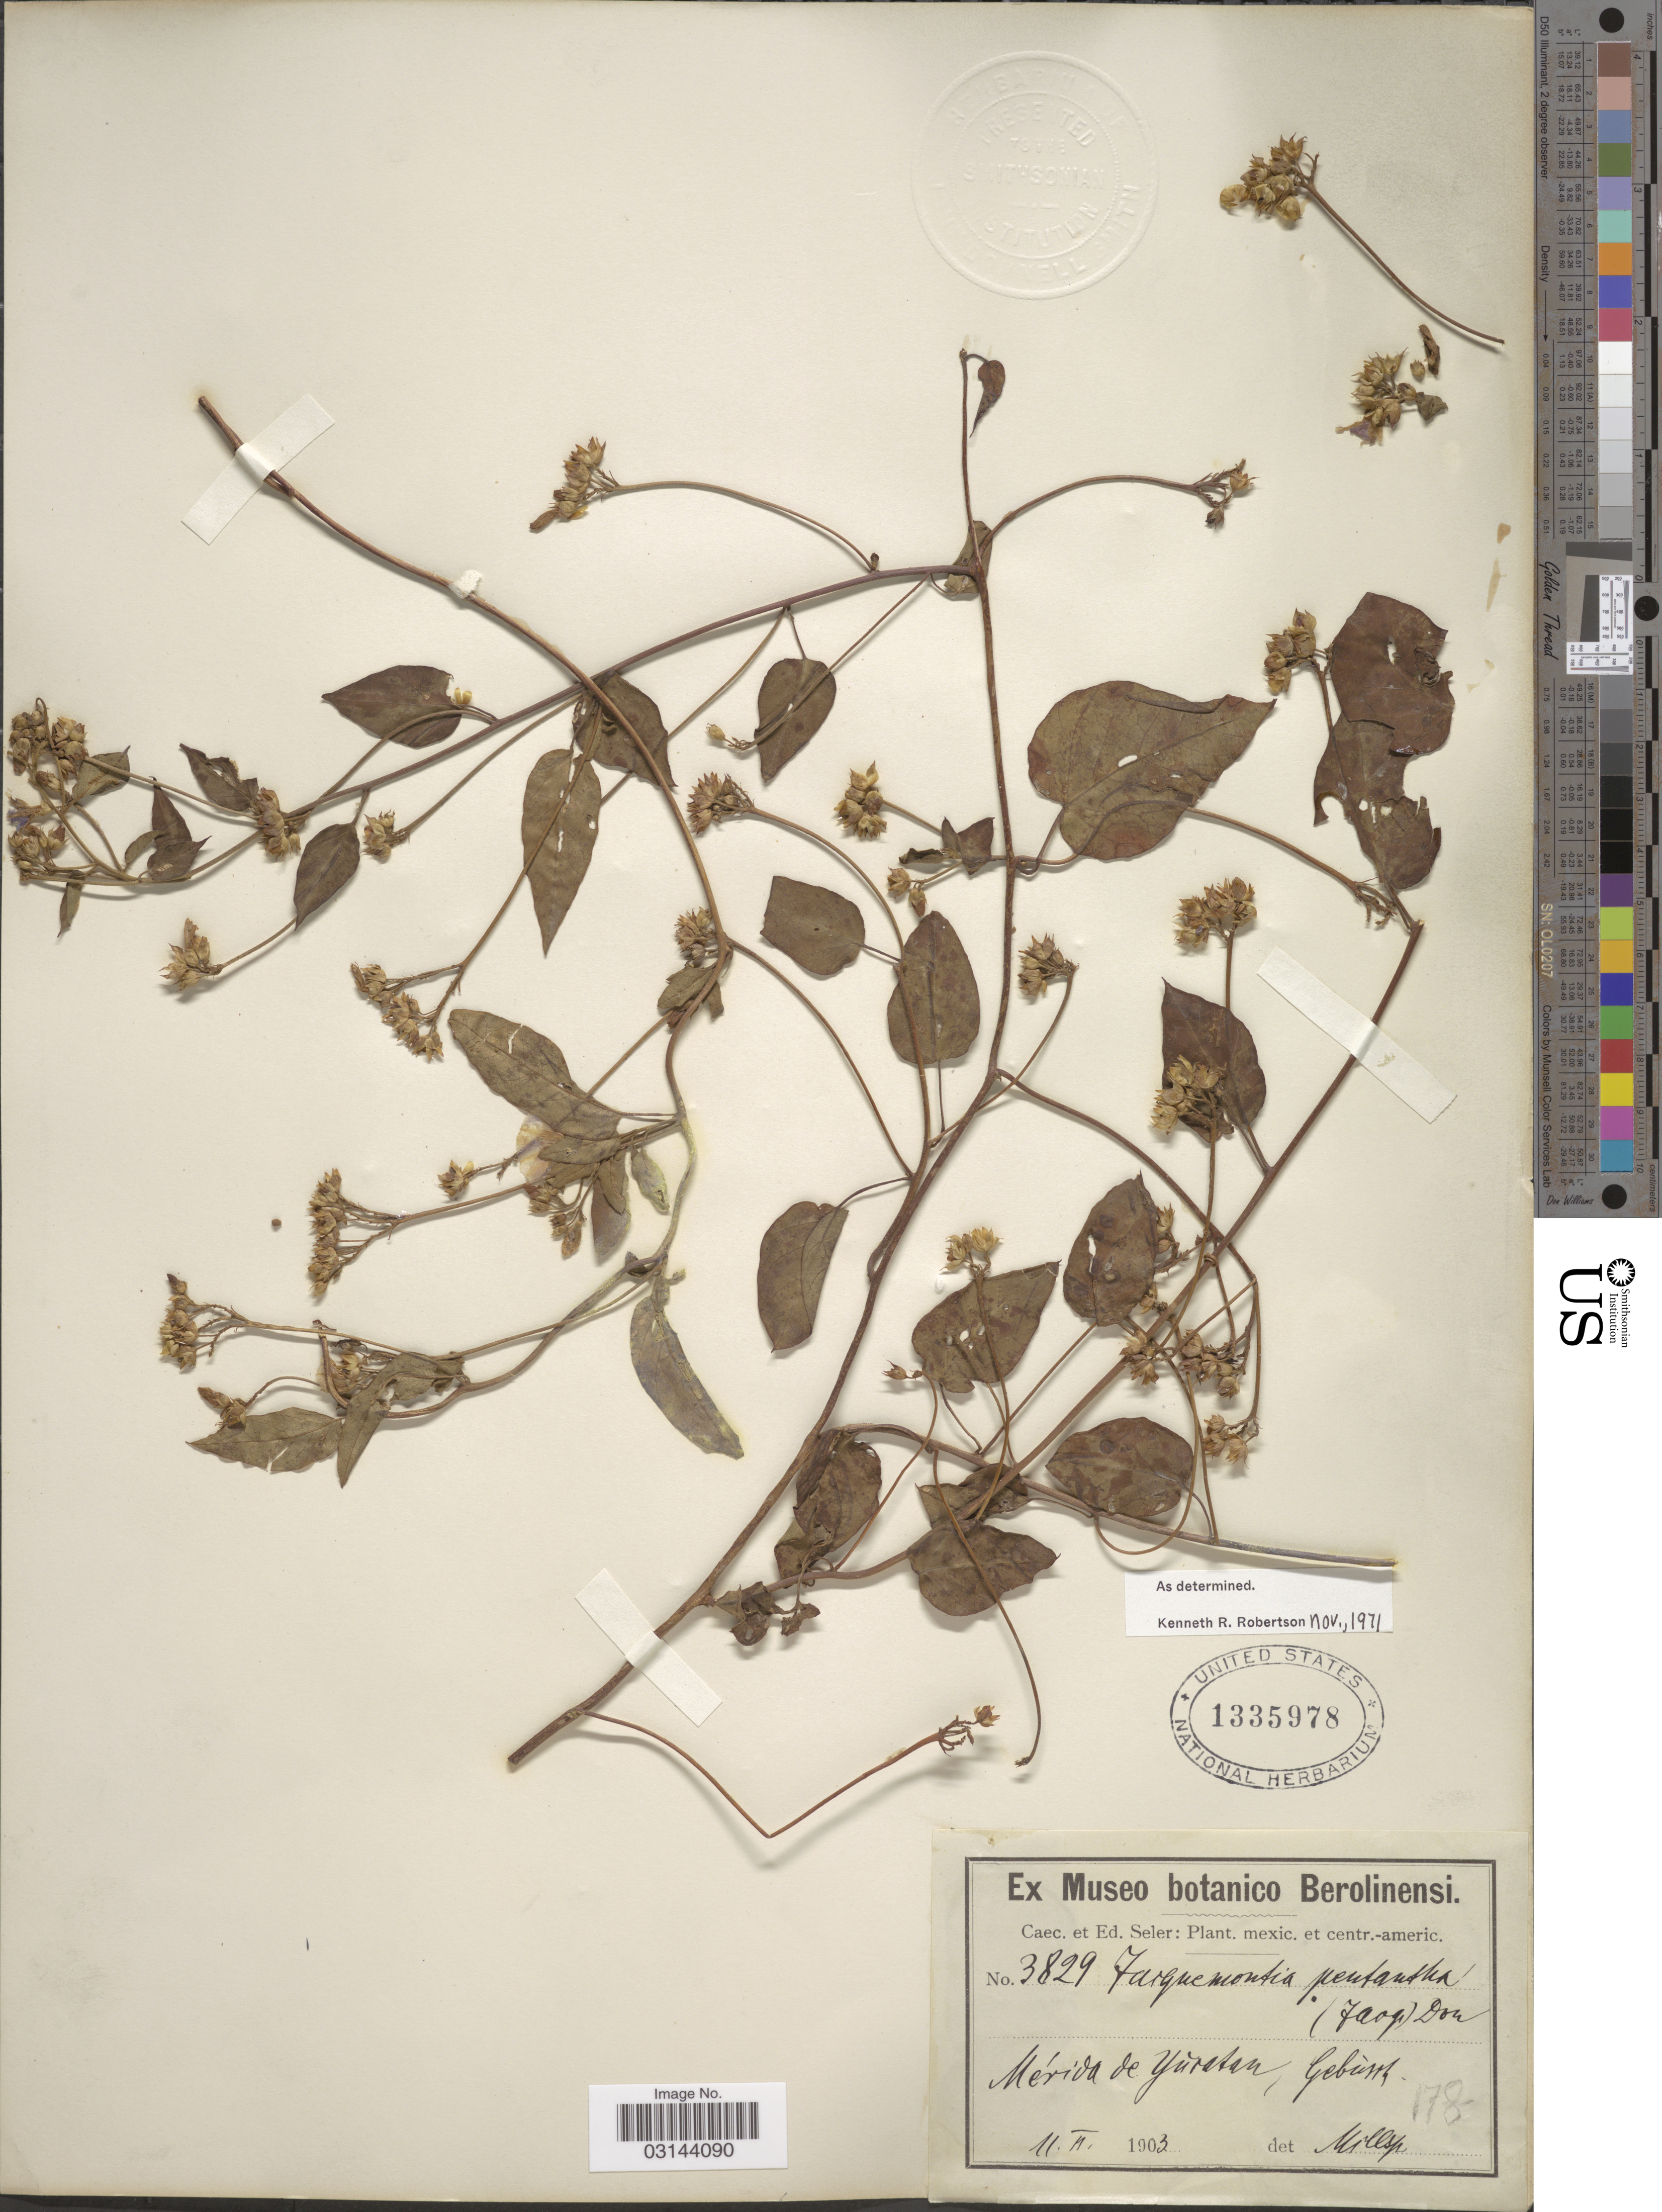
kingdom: Plantae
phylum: Tracheophyta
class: Magnoliopsida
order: Solanales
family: Convolvulaceae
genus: Jacquemontia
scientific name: Jacquemontia pentanthos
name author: (Jacq.) G. Don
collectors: ex Caec. et Ed Seler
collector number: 3829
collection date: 1903-02-11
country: Mexico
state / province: Yucatán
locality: Mérida de Yucatan, Gebusch, mexic. et centr.-americ.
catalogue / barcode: US 1335978